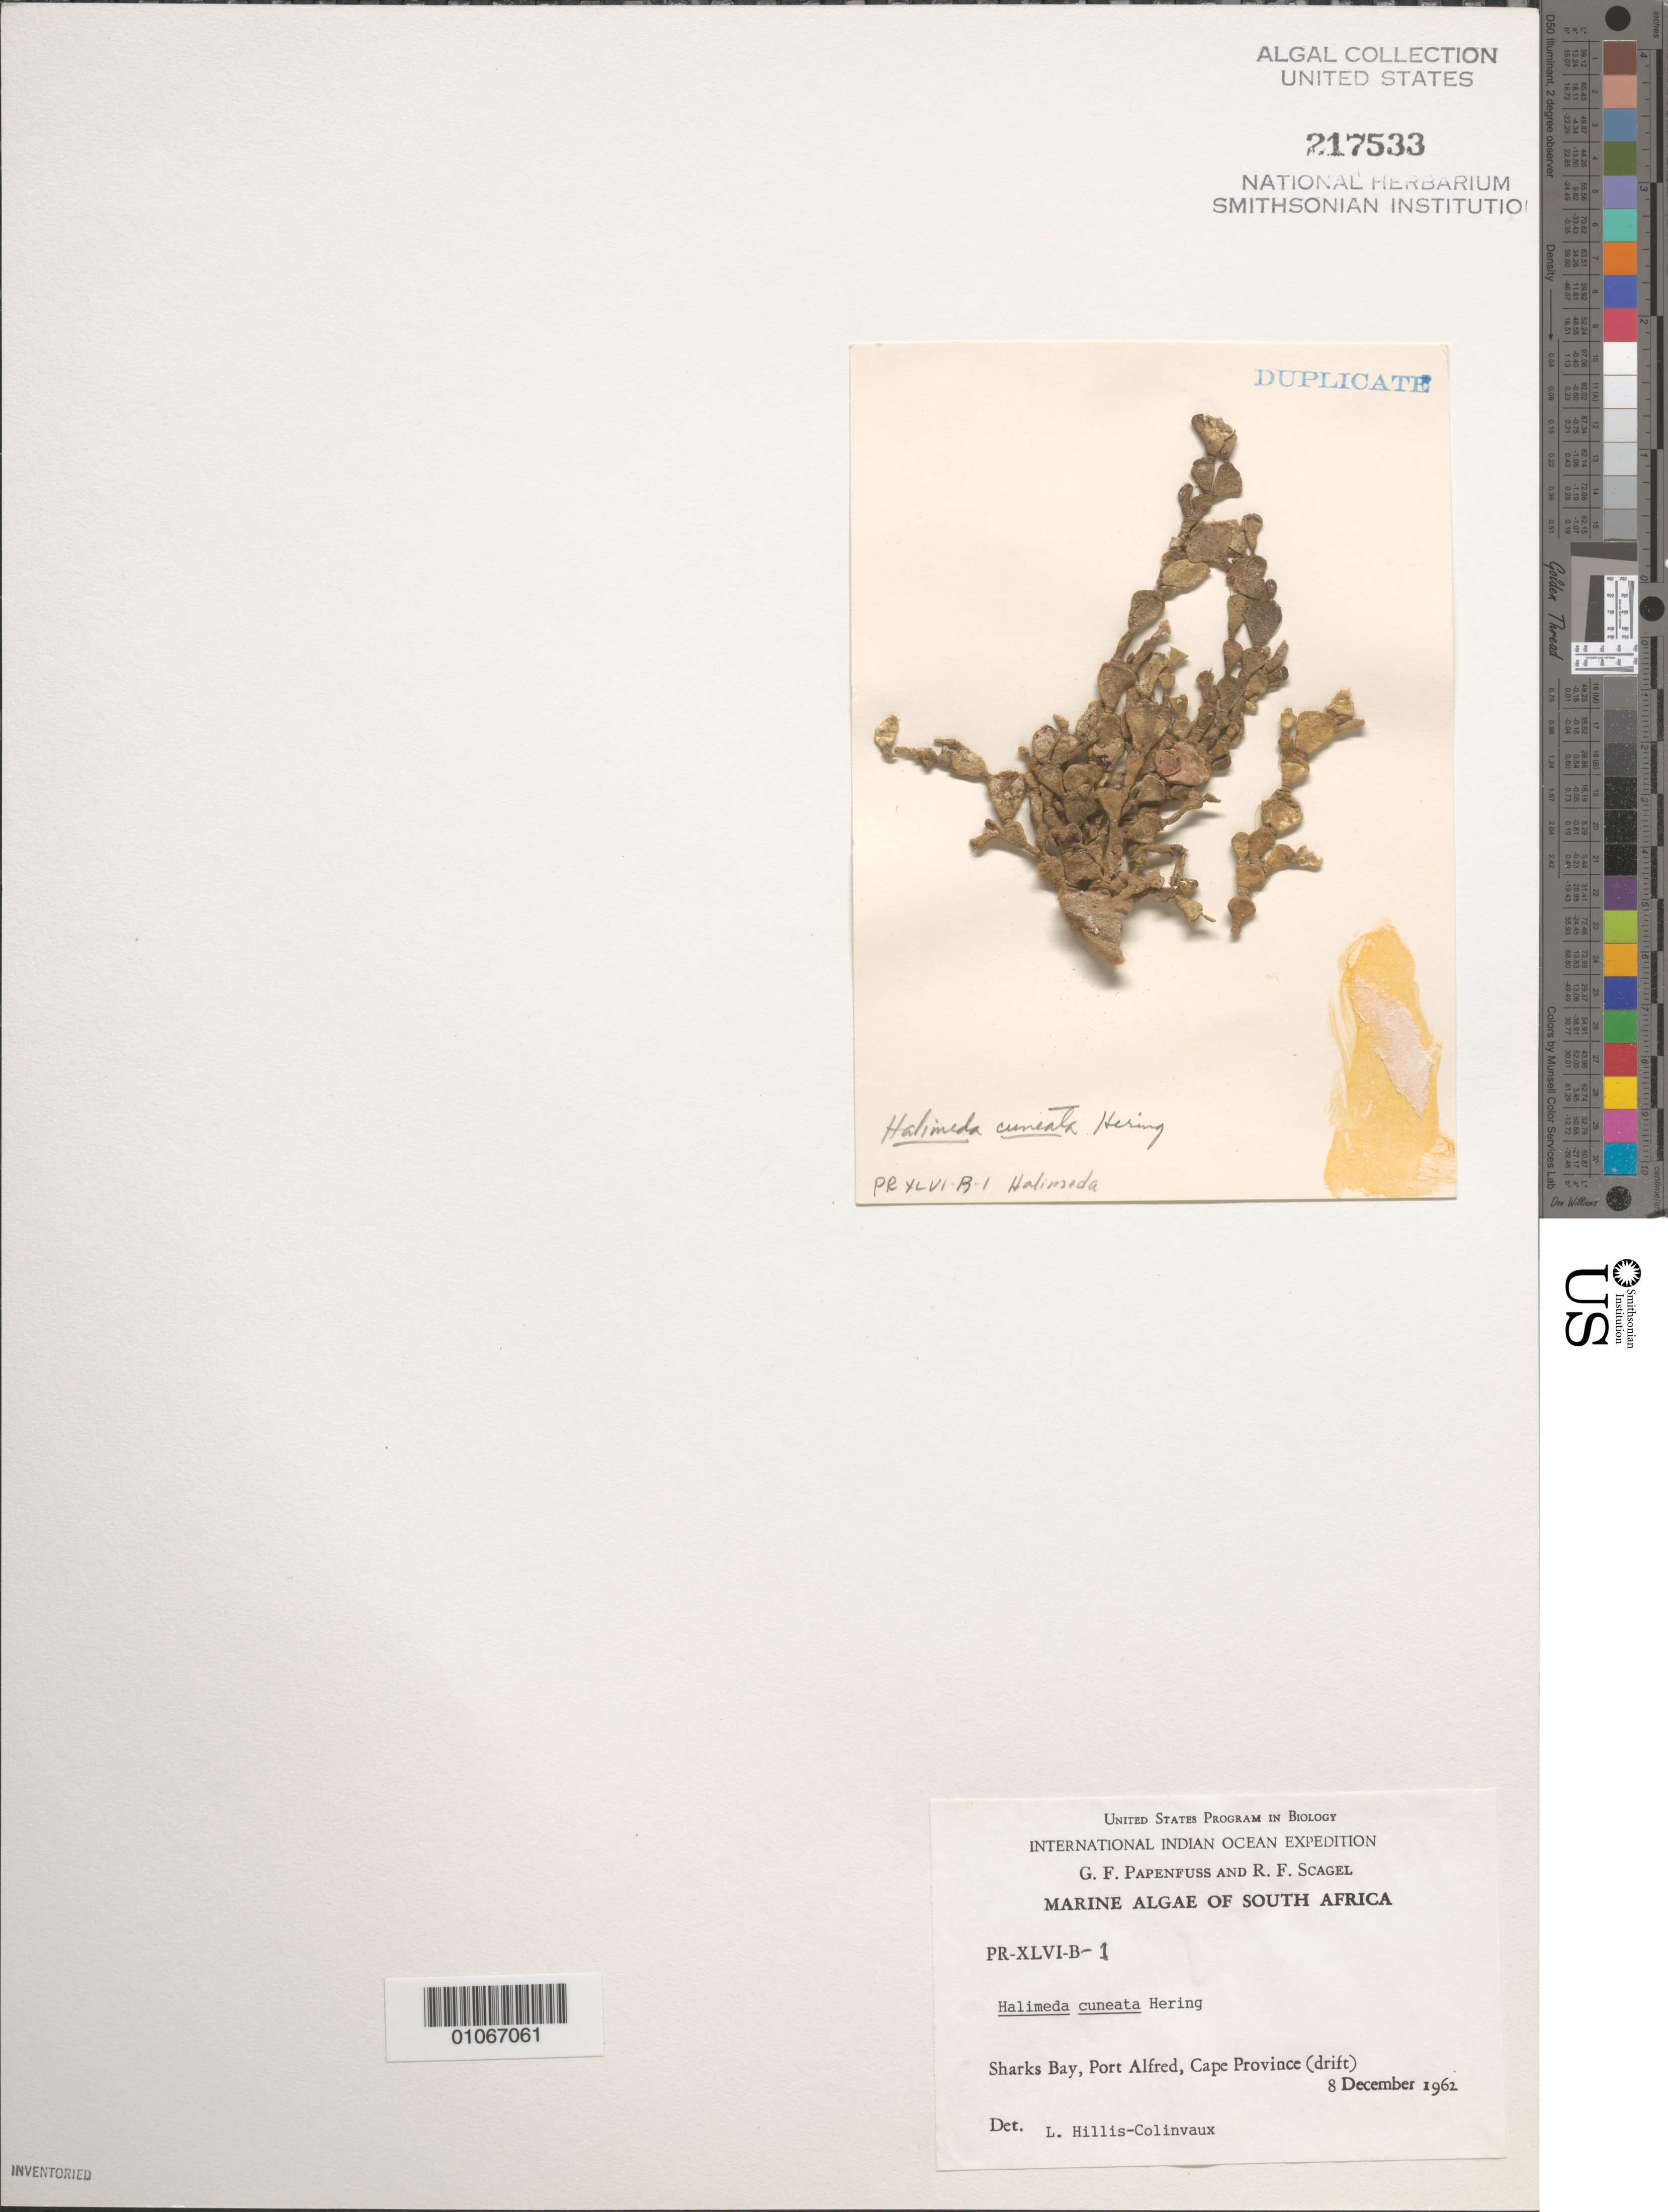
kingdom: Plantae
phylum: Chlorophyta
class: Ulvophyceae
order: Bryopsidales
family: Halimedaceae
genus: Halimeda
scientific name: Halimeda cuneata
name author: Hering in Krauss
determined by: Hillis-Colinvaux, L.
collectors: G. Papenfuss & R. F. Scagel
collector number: PR-XLVI-B-1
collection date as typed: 08 Dec 1962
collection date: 1962-12-08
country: South Africa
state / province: Eastern Cape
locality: Sharks Bay, Port Alfred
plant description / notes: International Indian Ocean Expedition, 1962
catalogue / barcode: US 217533